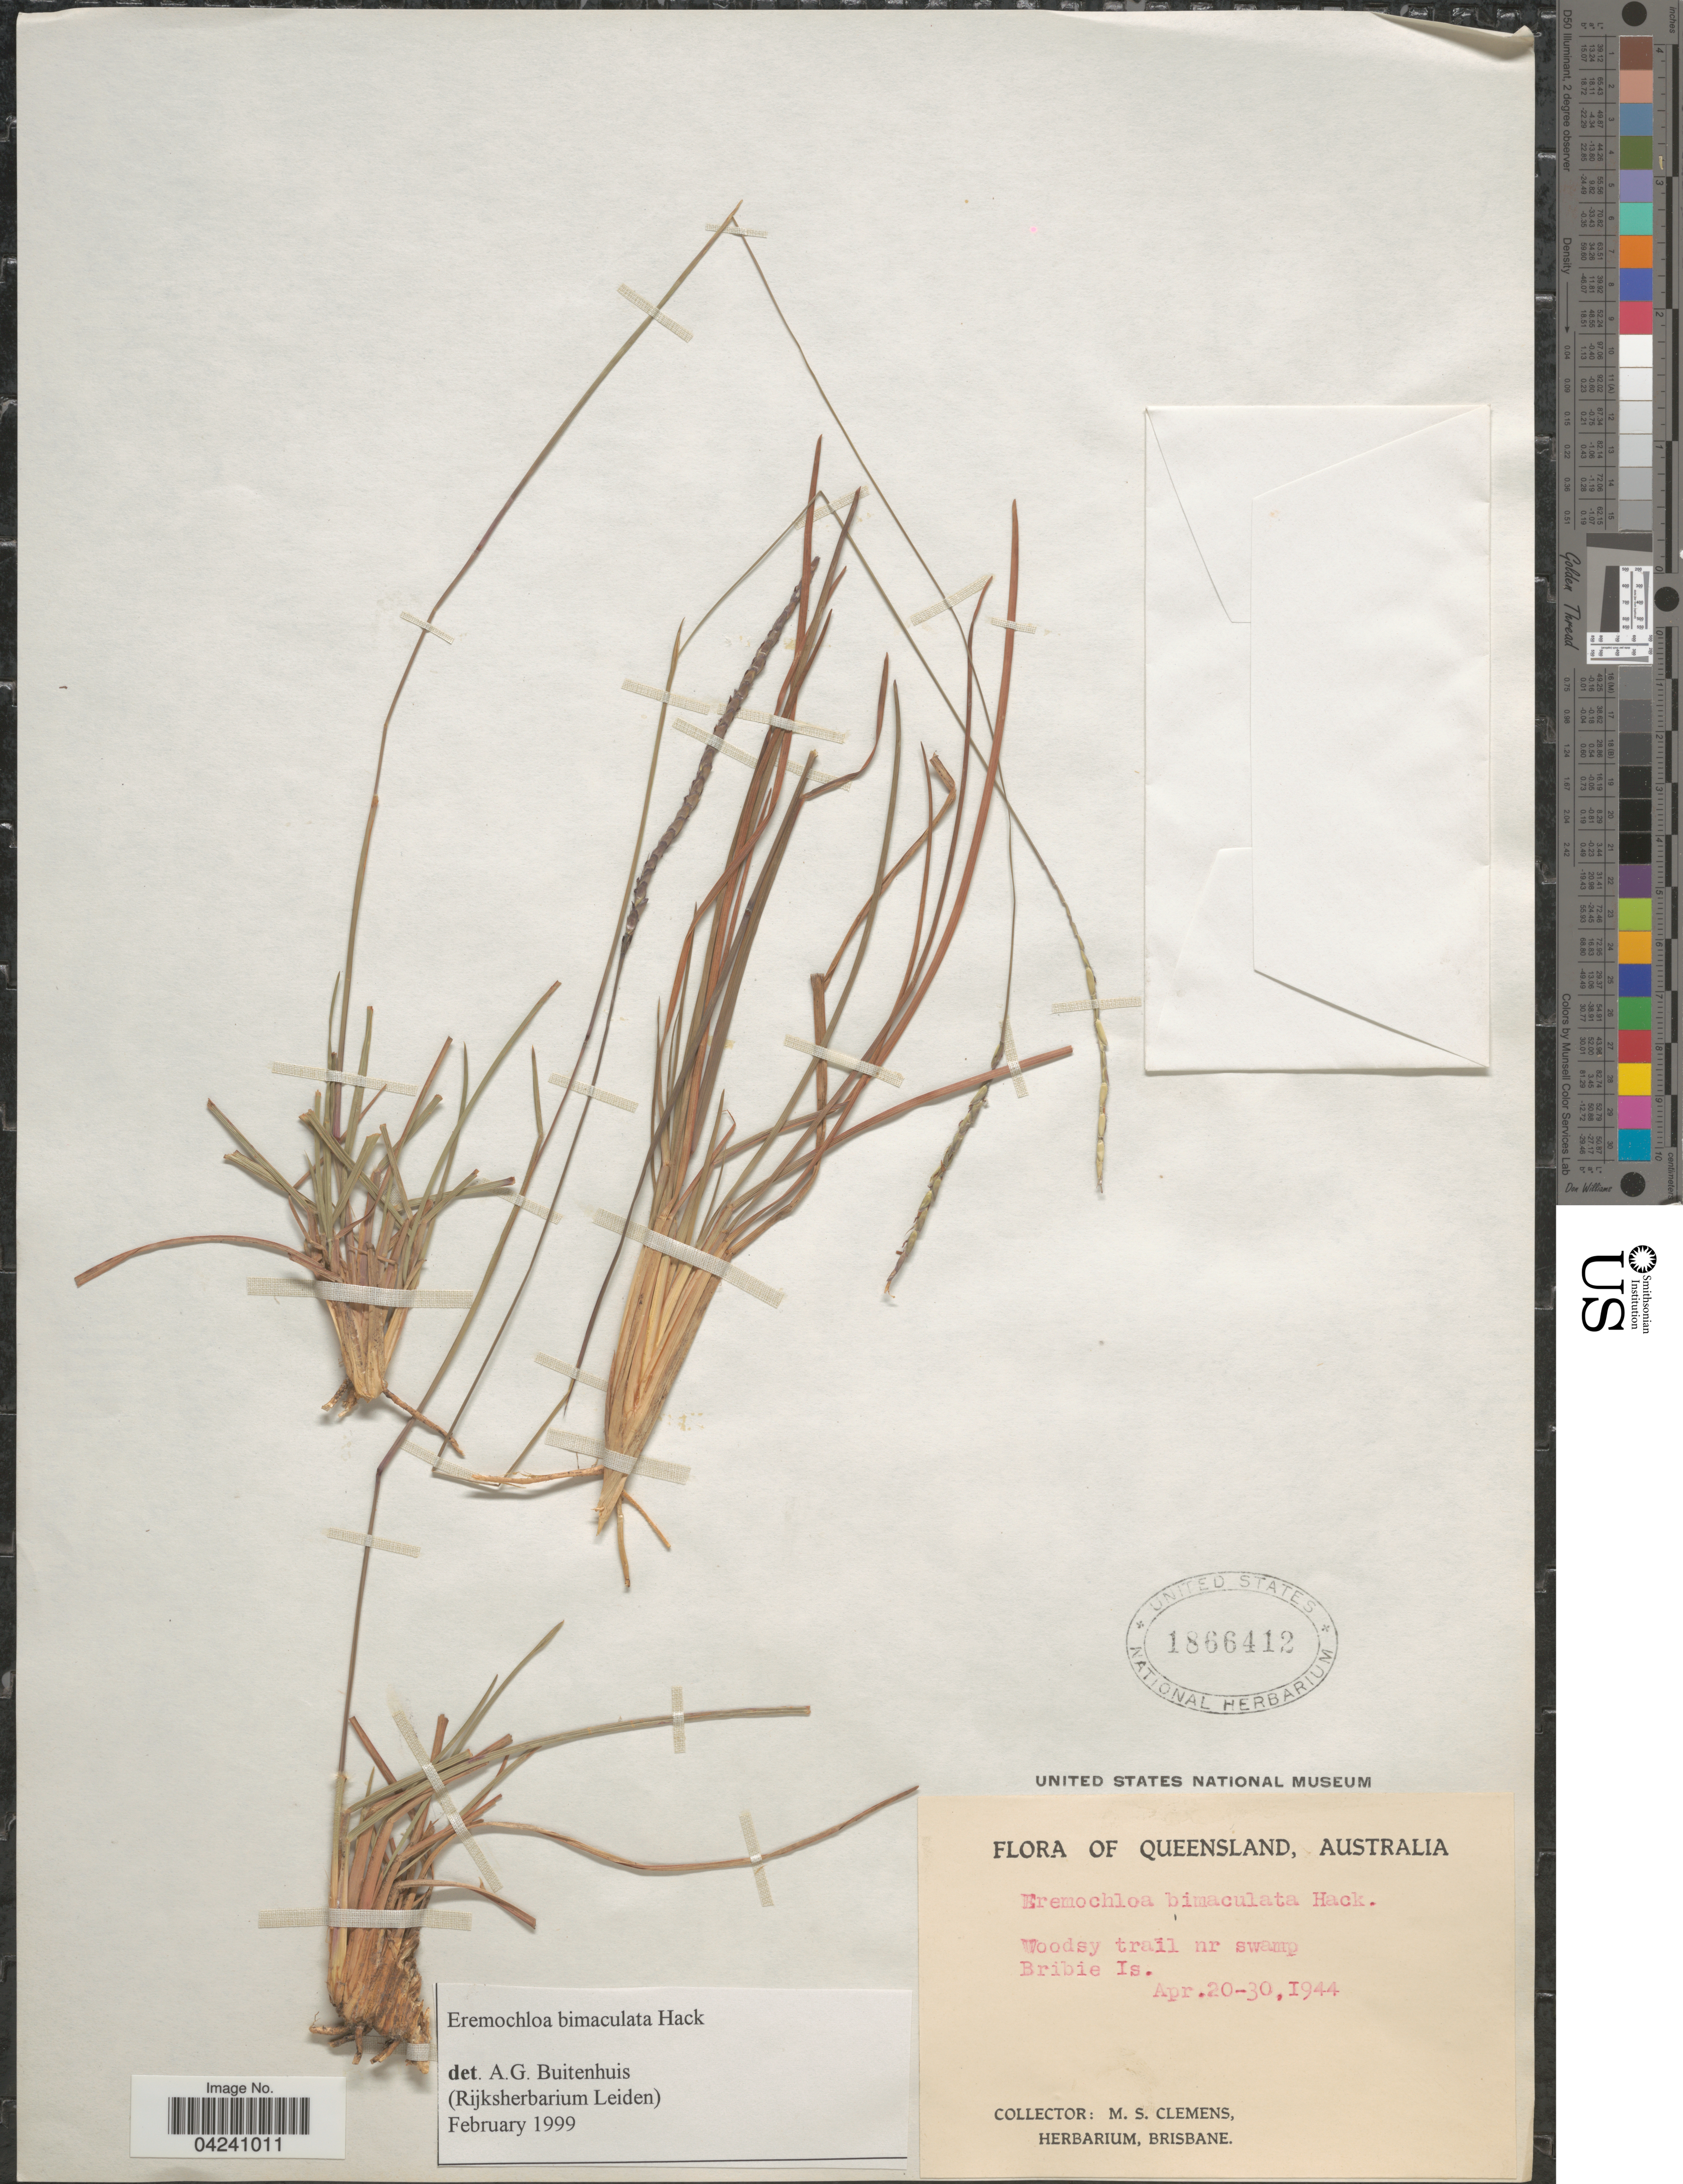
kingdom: Plantae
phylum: Tracheophyta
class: Liliopsida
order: Poales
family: Poaceae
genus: Eremochloa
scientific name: Eremochloa bimaculata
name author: Hack.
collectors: M. S. Clemens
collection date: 1944-04-20/1944-04-30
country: Australia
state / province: Queensland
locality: Woodsy trail nr swamp Bribie Is.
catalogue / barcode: US 1866412